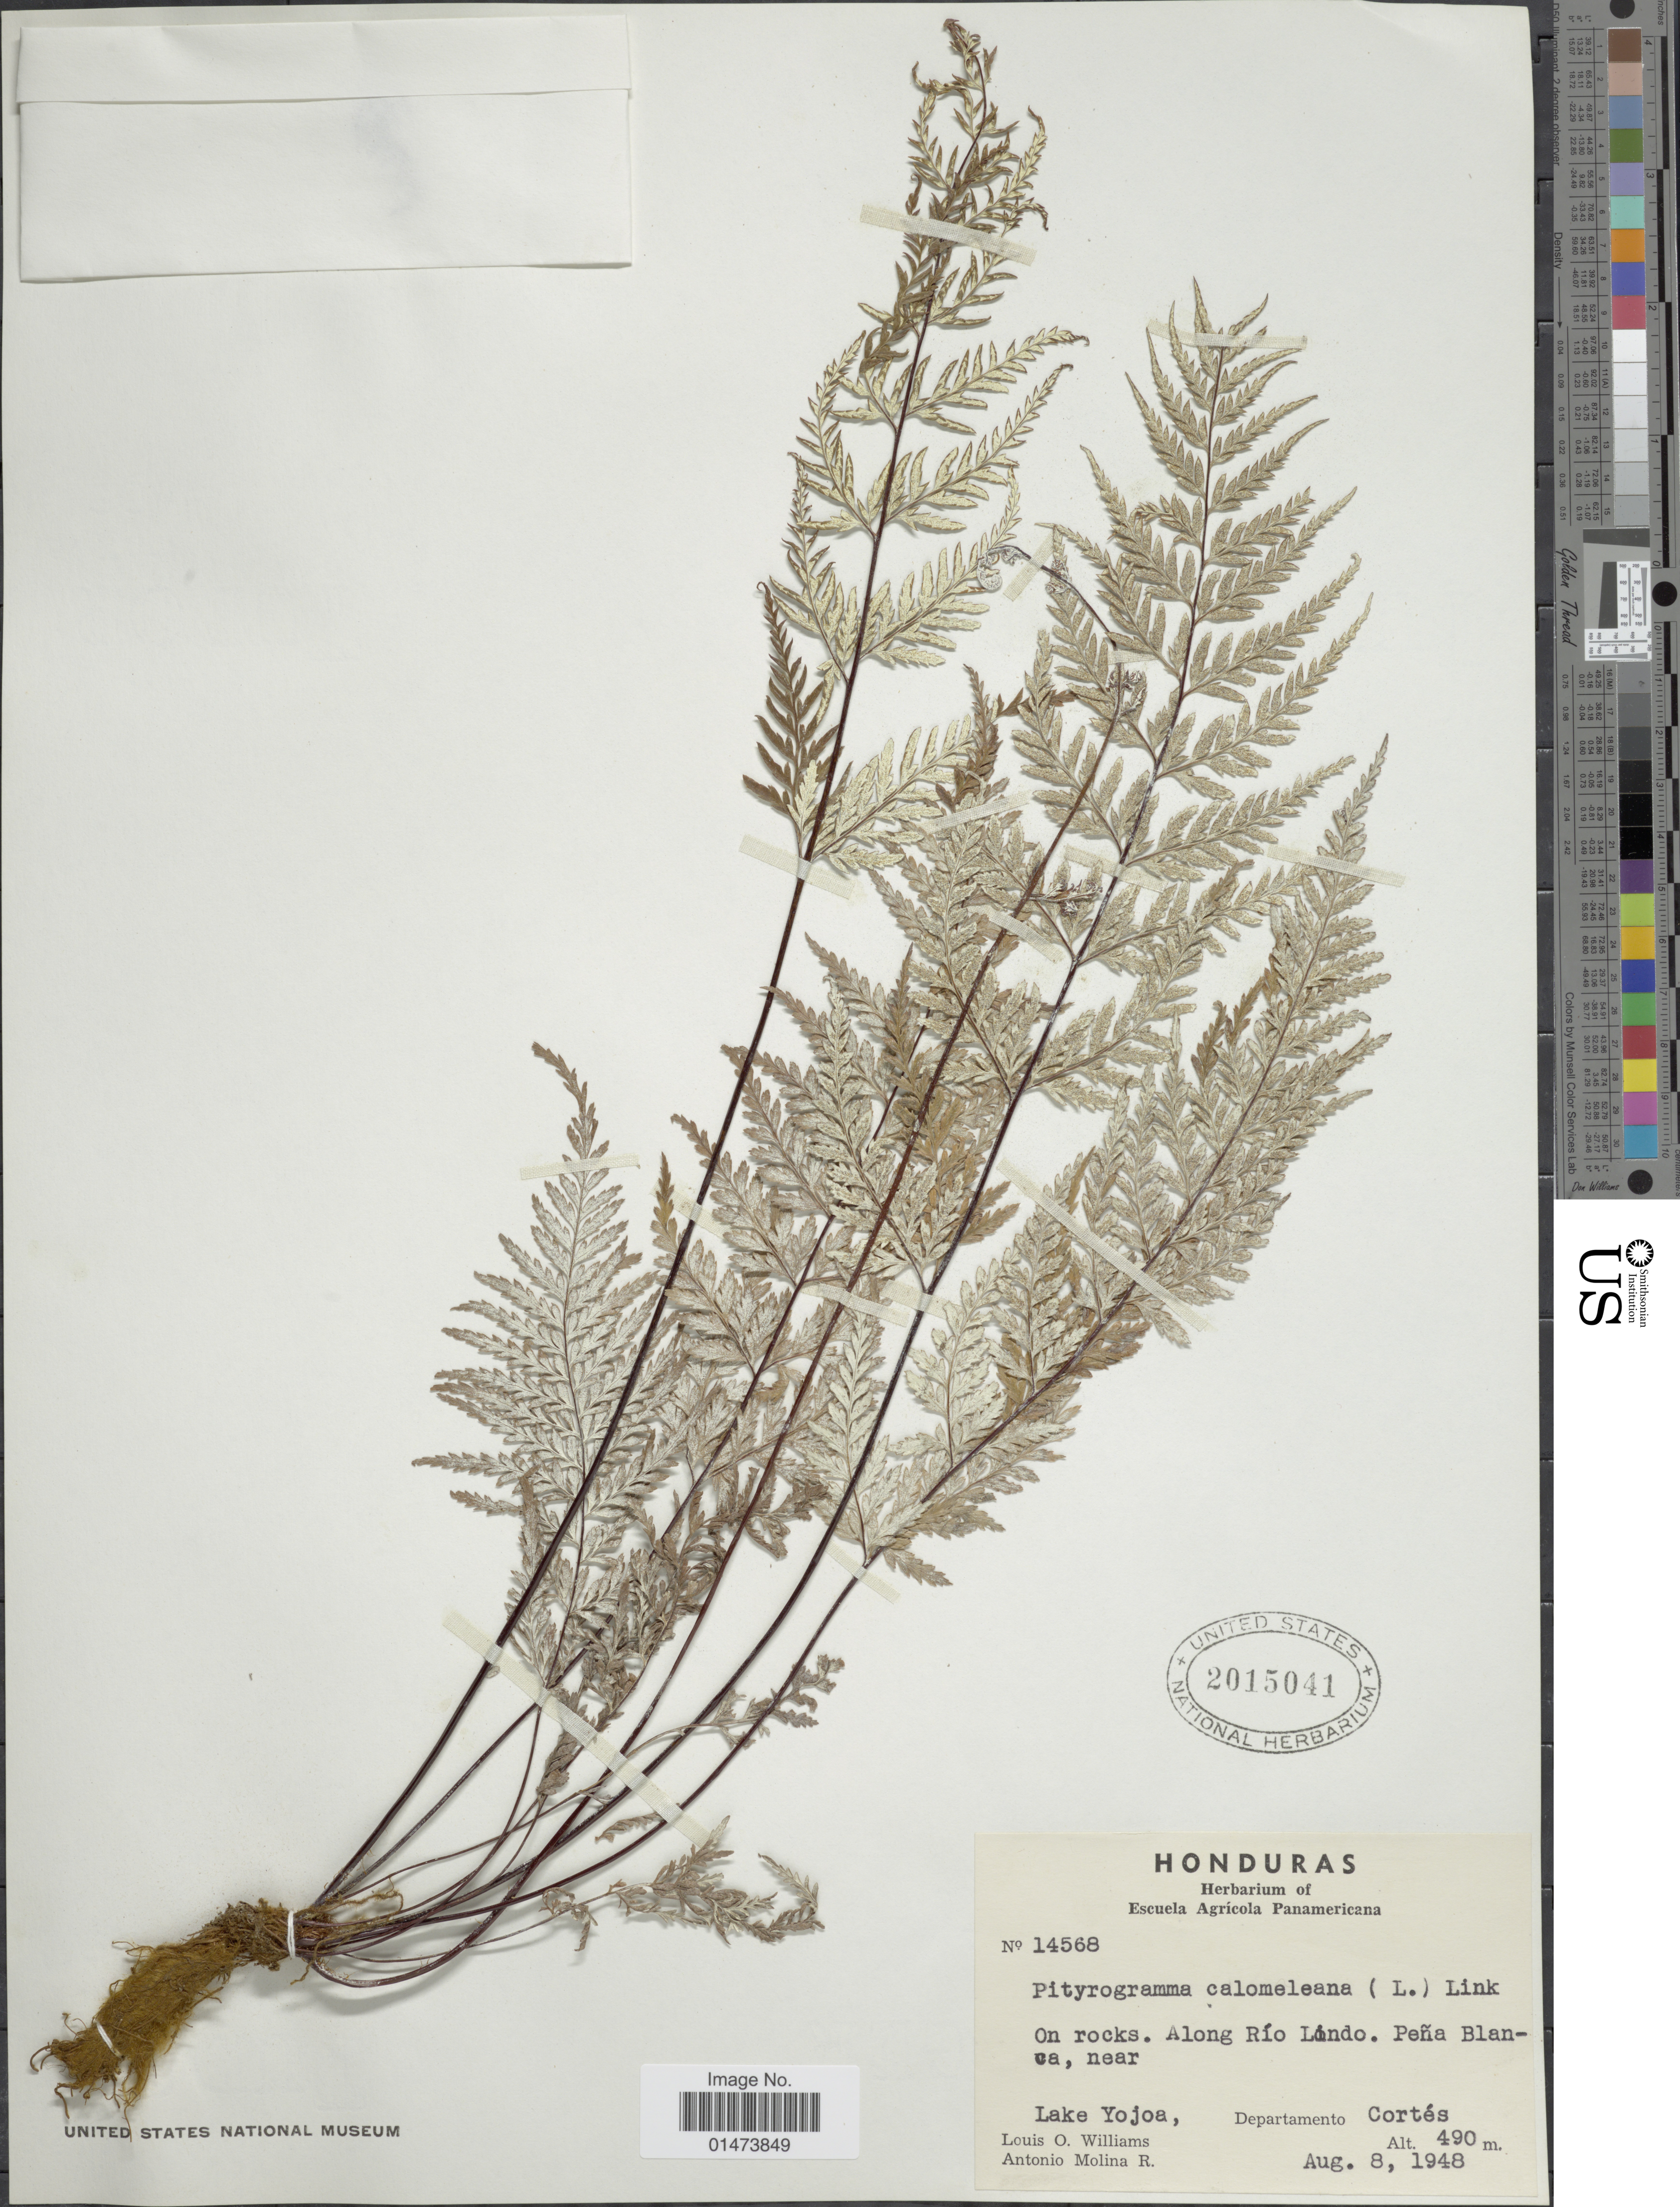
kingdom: Plantae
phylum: Tracheophyta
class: Polypodiopsida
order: Polypodiales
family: Pteridaceae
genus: Pityrogramma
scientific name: Pityrogramma calomelanos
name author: (L.) Link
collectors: L. O. Williams & A. R. Molina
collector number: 14568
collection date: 1948-08-08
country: Honduras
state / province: Cortés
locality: On rocks. Along Rio Londo. Pena Blanca, near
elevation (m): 490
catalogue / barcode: US 2015041